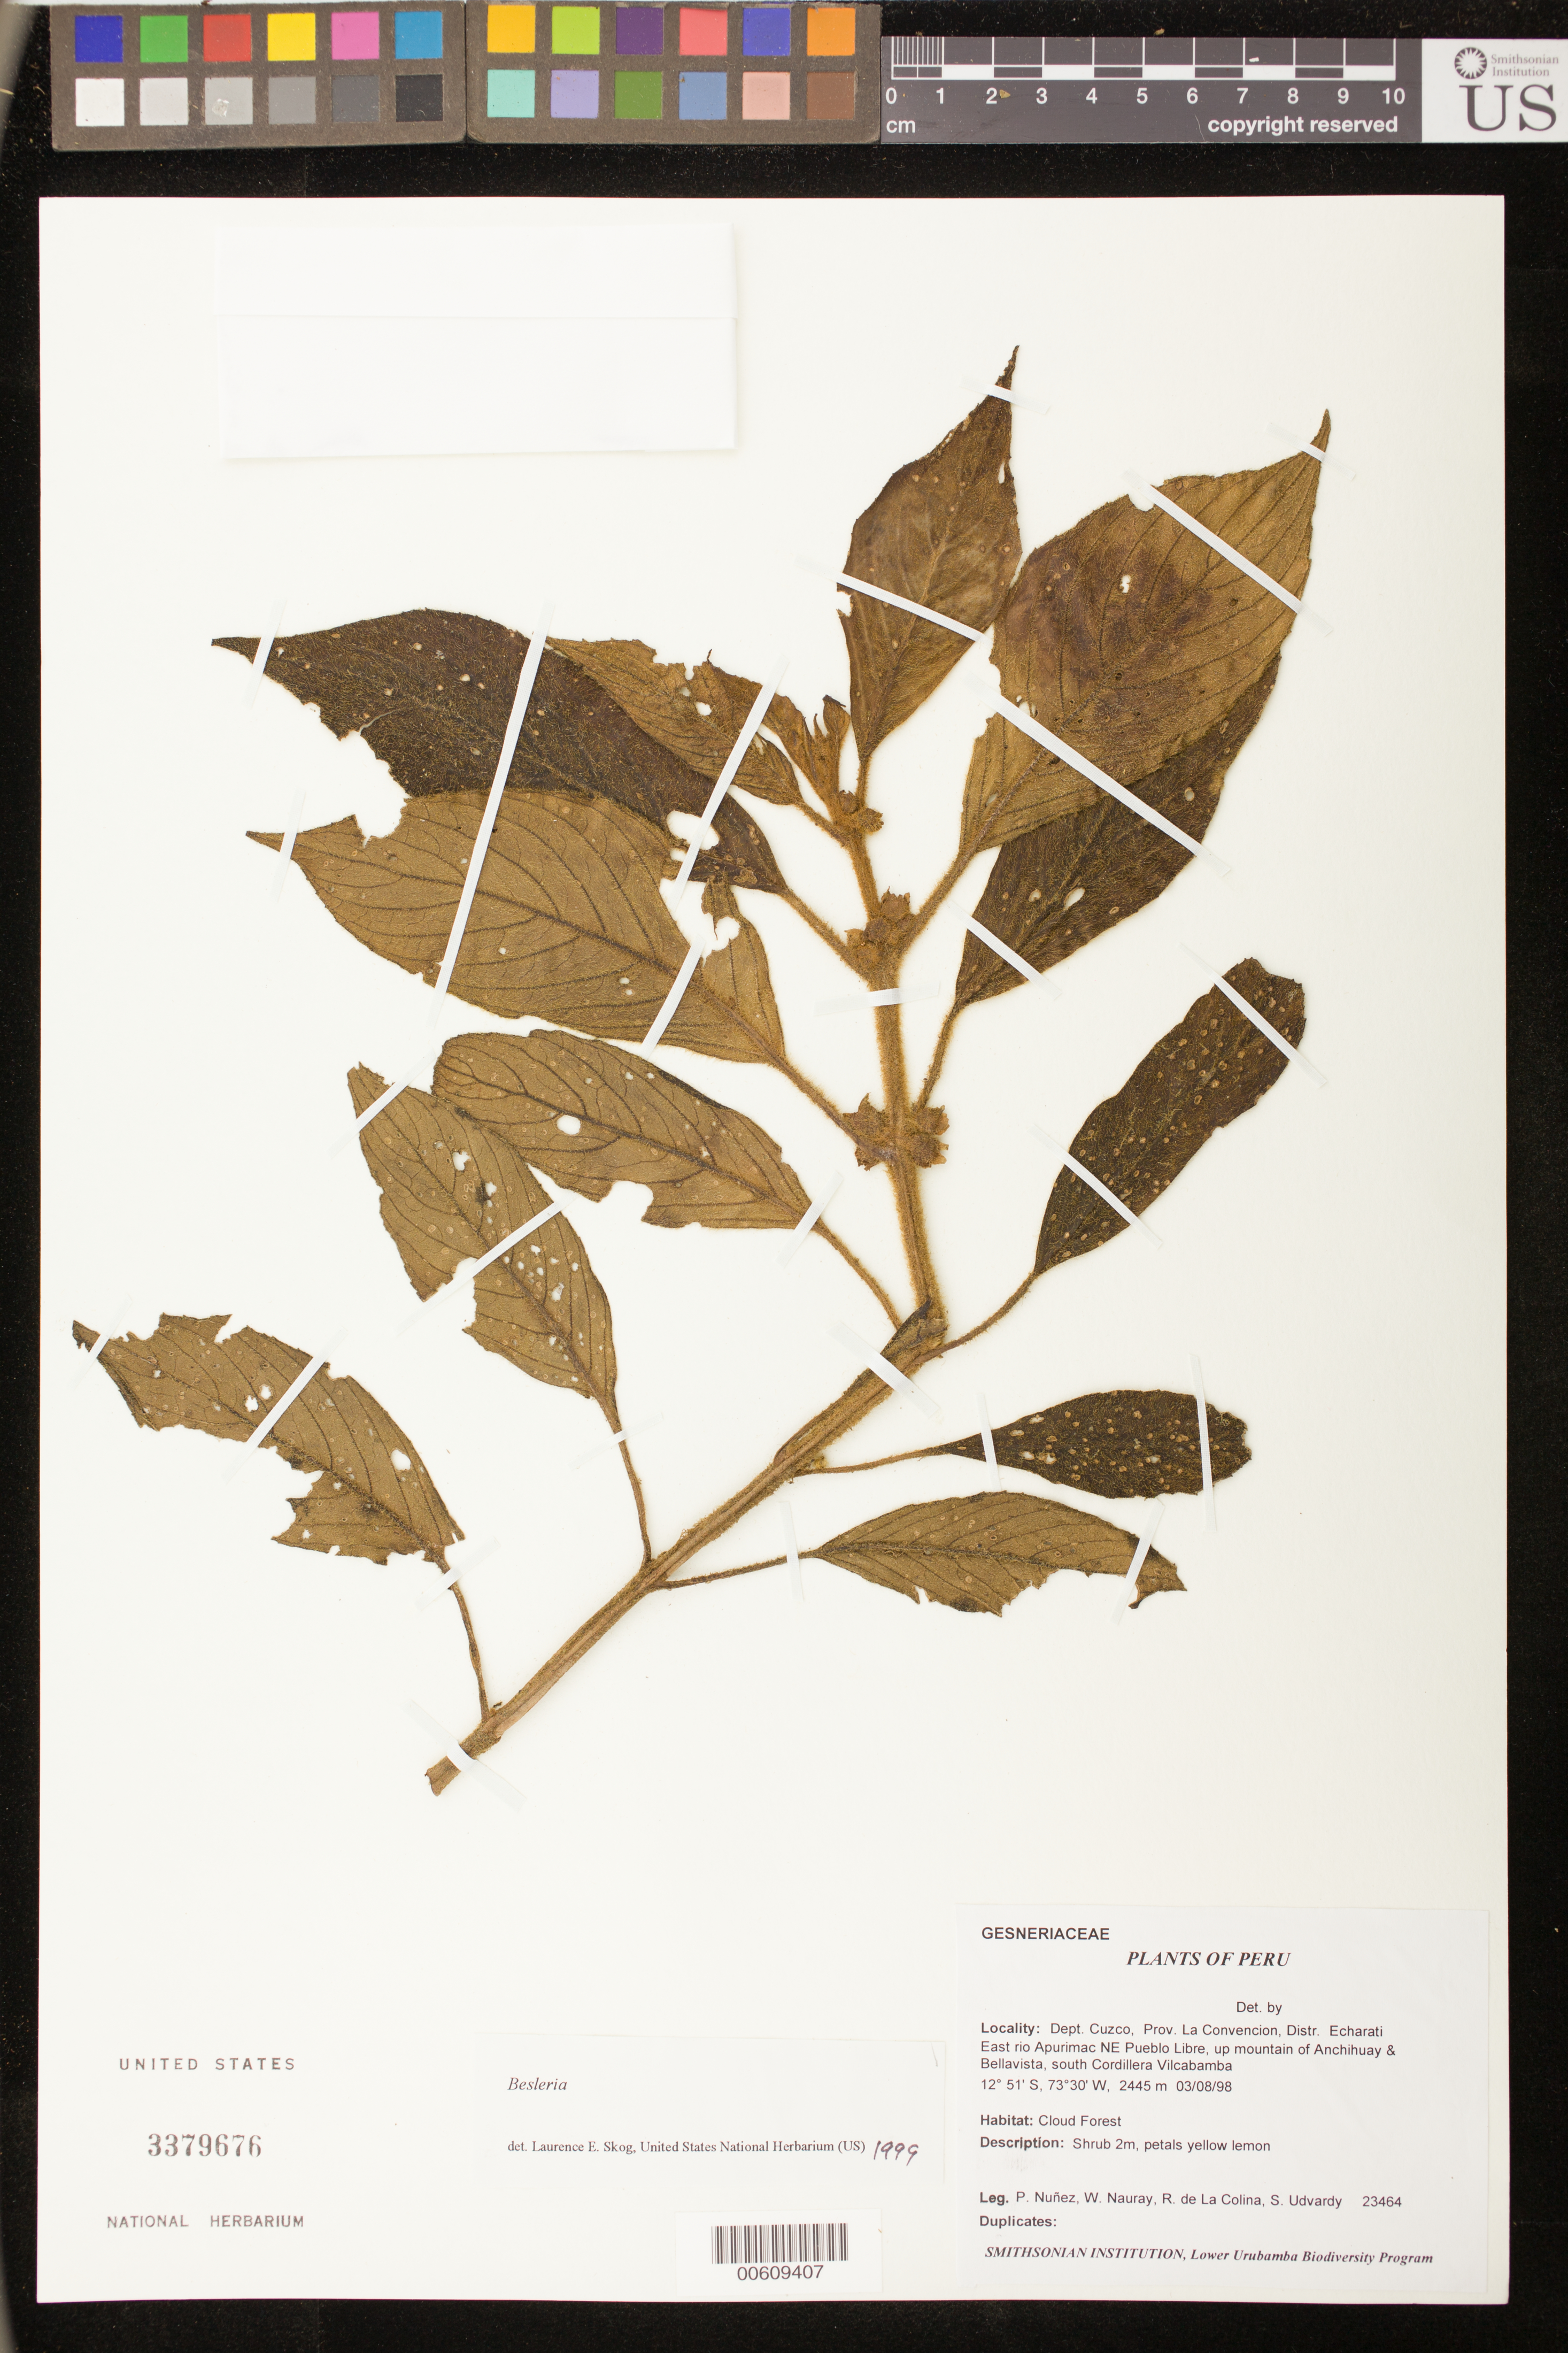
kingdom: Plantae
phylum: Tracheophyta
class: Magnoliopsida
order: Lamiales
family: Gesneriaceae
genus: Besleria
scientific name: Besleria sp.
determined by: Skog, Laurence E.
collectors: P. Núñez V., W. Nauray, R. de La Colina & S. Udvardy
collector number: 23464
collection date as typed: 03 Aug 1998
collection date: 1998-08-03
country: Peru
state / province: Cusco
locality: Prov. La Convencion; Distr. Echarati, East rio Apurimac NE Pueblo Libre, up mountain of Anchihuay & Bellavista, S Cordillera Vilcabamba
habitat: Cloud forest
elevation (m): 2445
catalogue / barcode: US 3379676